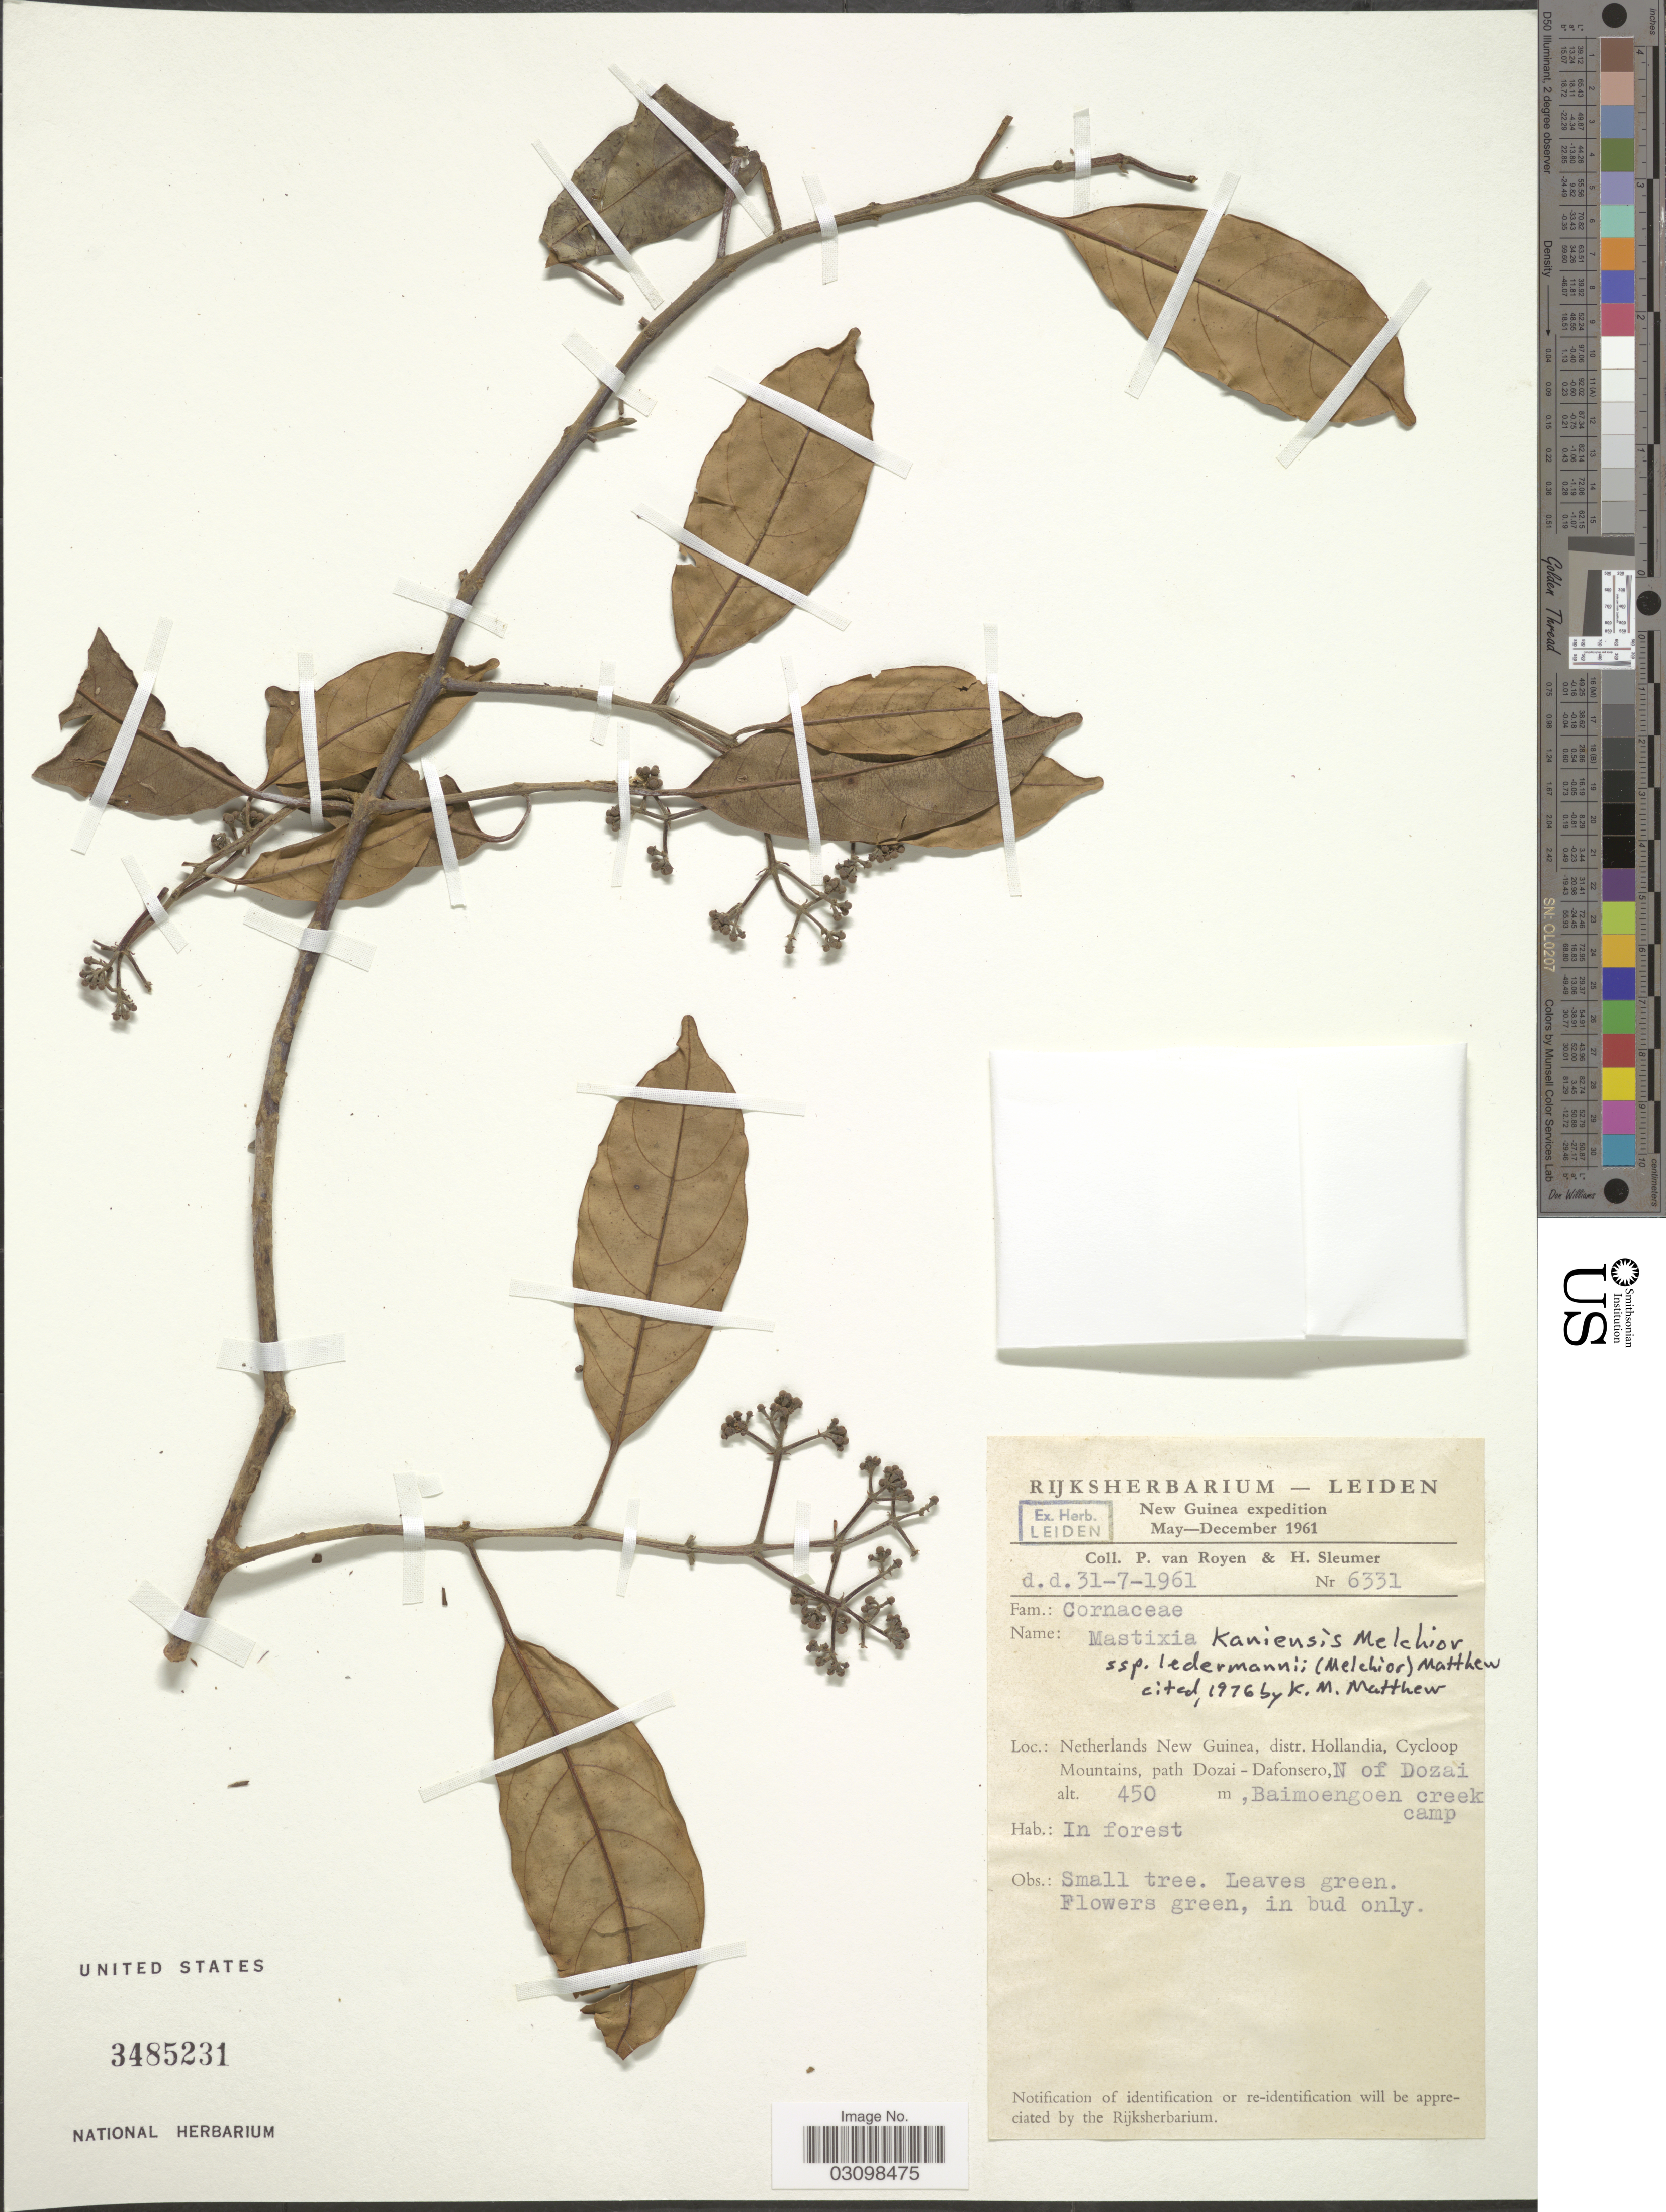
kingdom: Plantae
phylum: Tracheophyta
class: Magnoliopsida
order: Cornales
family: Nyssaceae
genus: Mastixia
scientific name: Mastixia kaniensis subsp. ledermannii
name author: (Melch.) K.M. Matthew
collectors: P. van Royen & H. O. Sleumer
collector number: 6331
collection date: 1961-07-31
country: Indonesia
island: New Guinea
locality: Netherlands New Guinea, distr. Hollandia, Cycloop Mountains, path Dozai-Dafonsero, N of Dozai, Baimoengoen creek camp.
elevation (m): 450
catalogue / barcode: US 3485231